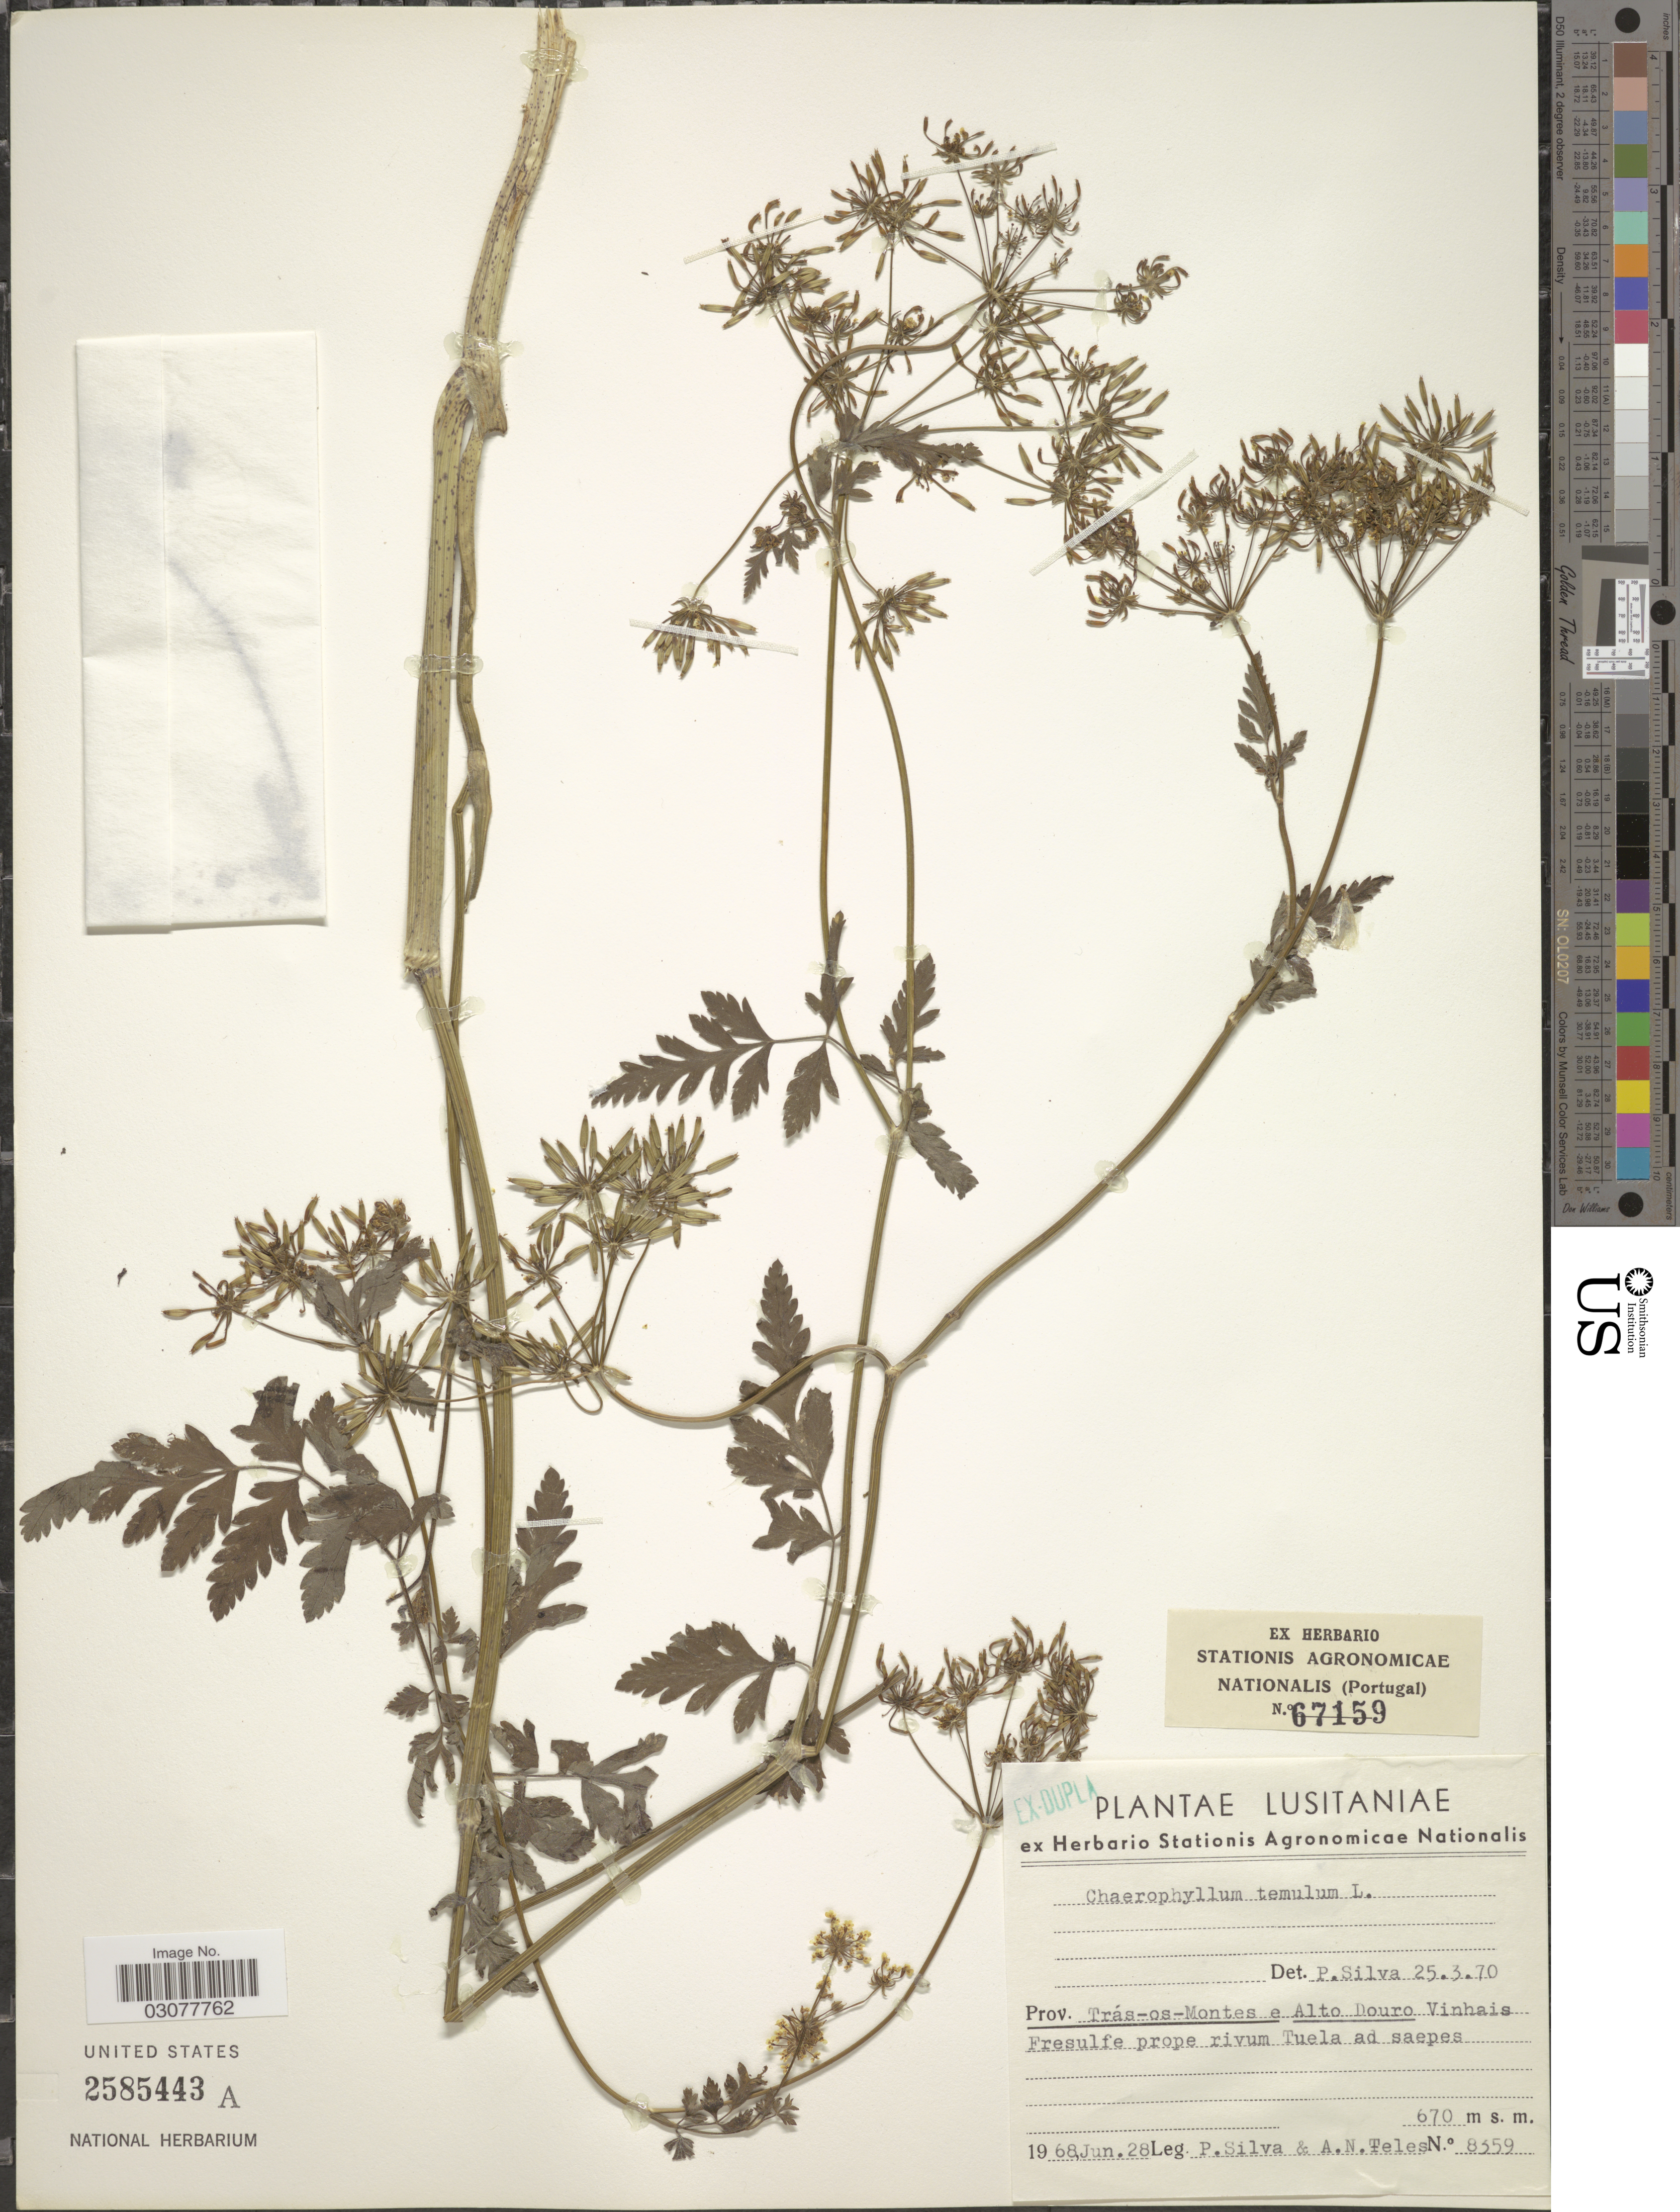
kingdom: Plantae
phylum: Tracheophyta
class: Magnoliopsida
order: Apiales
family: Apiaceae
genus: Chaerophyllum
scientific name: Chaerophyllum temulum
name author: L.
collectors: P. Silva & A. Teles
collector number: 8359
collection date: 1968-06-28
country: Portugal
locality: Lusitaniae, Prov. Trás0os-Montes e Alto Douro Vinhais Fresulfe prope rivum Tuela ad saepes.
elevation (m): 670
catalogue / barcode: US 2585443A